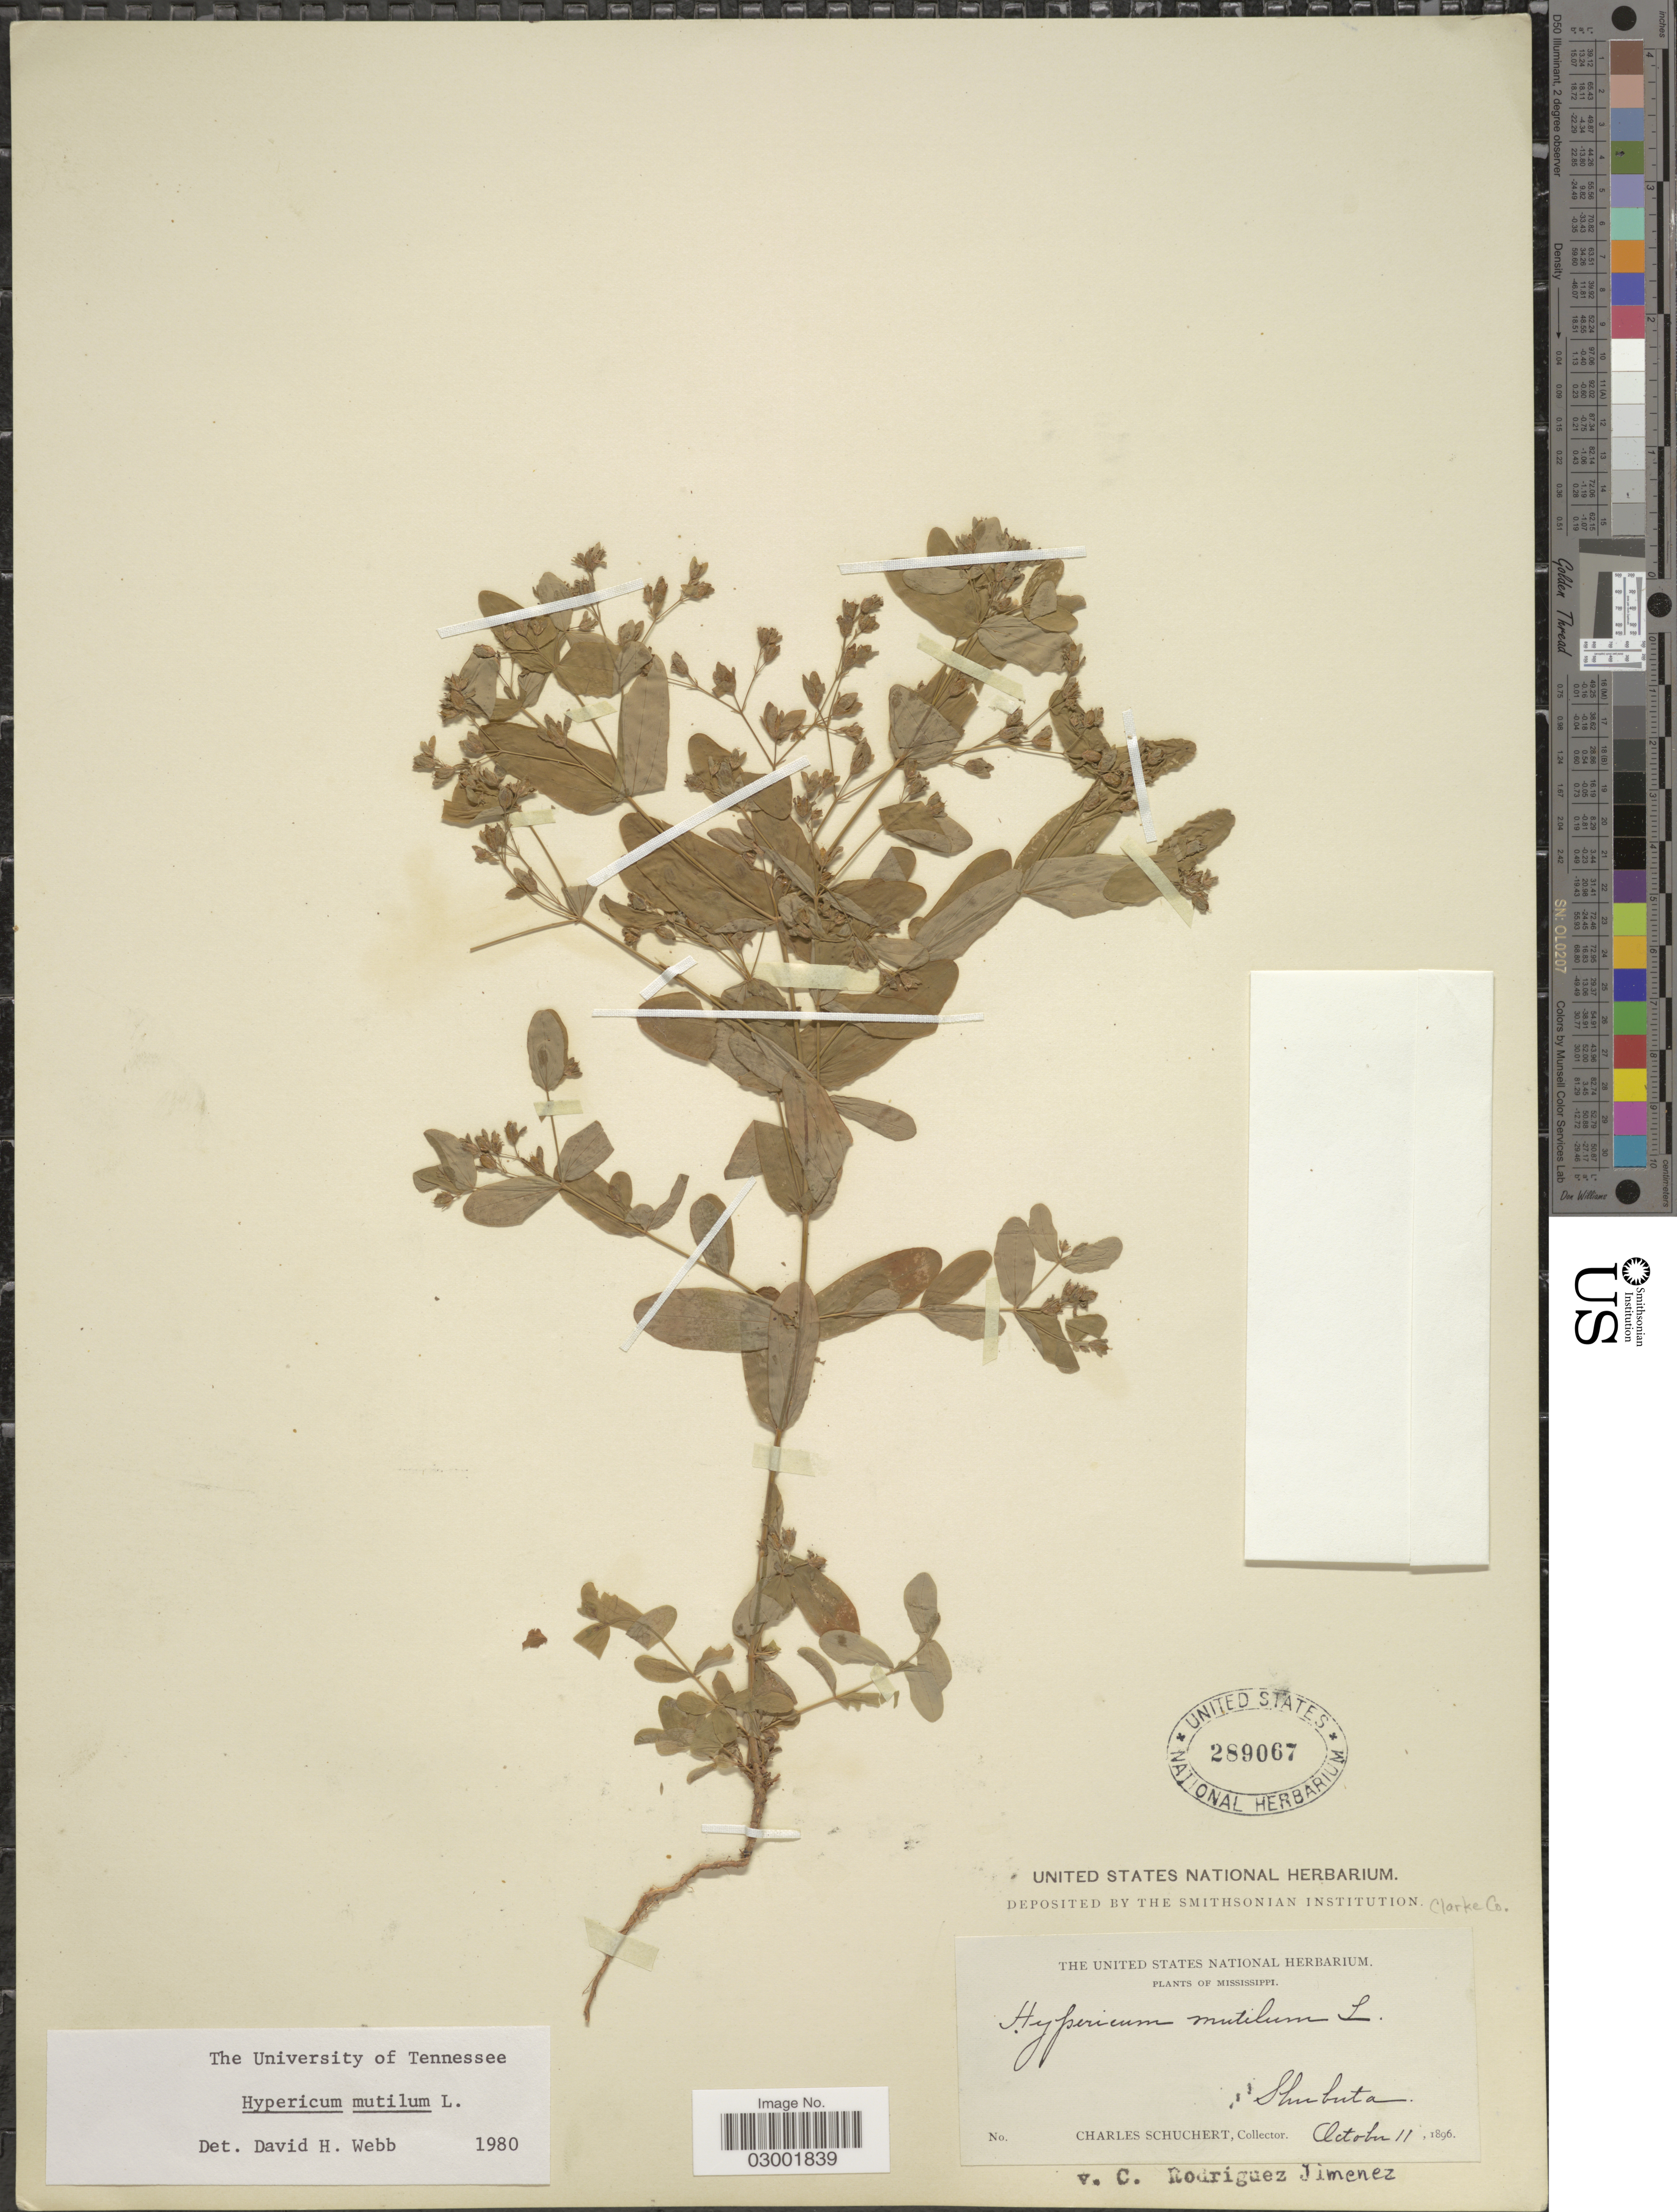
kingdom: Plantae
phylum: Tracheophyta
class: Magnoliopsida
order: Malpighiales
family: Hypericaceae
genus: Hypericum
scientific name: Hypericum mutilum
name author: L.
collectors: C. Schuchert & C. Rodríguez Jiménez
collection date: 1896-10-11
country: United States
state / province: Mississippi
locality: Shubuta, Clarke Co.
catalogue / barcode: US 289067